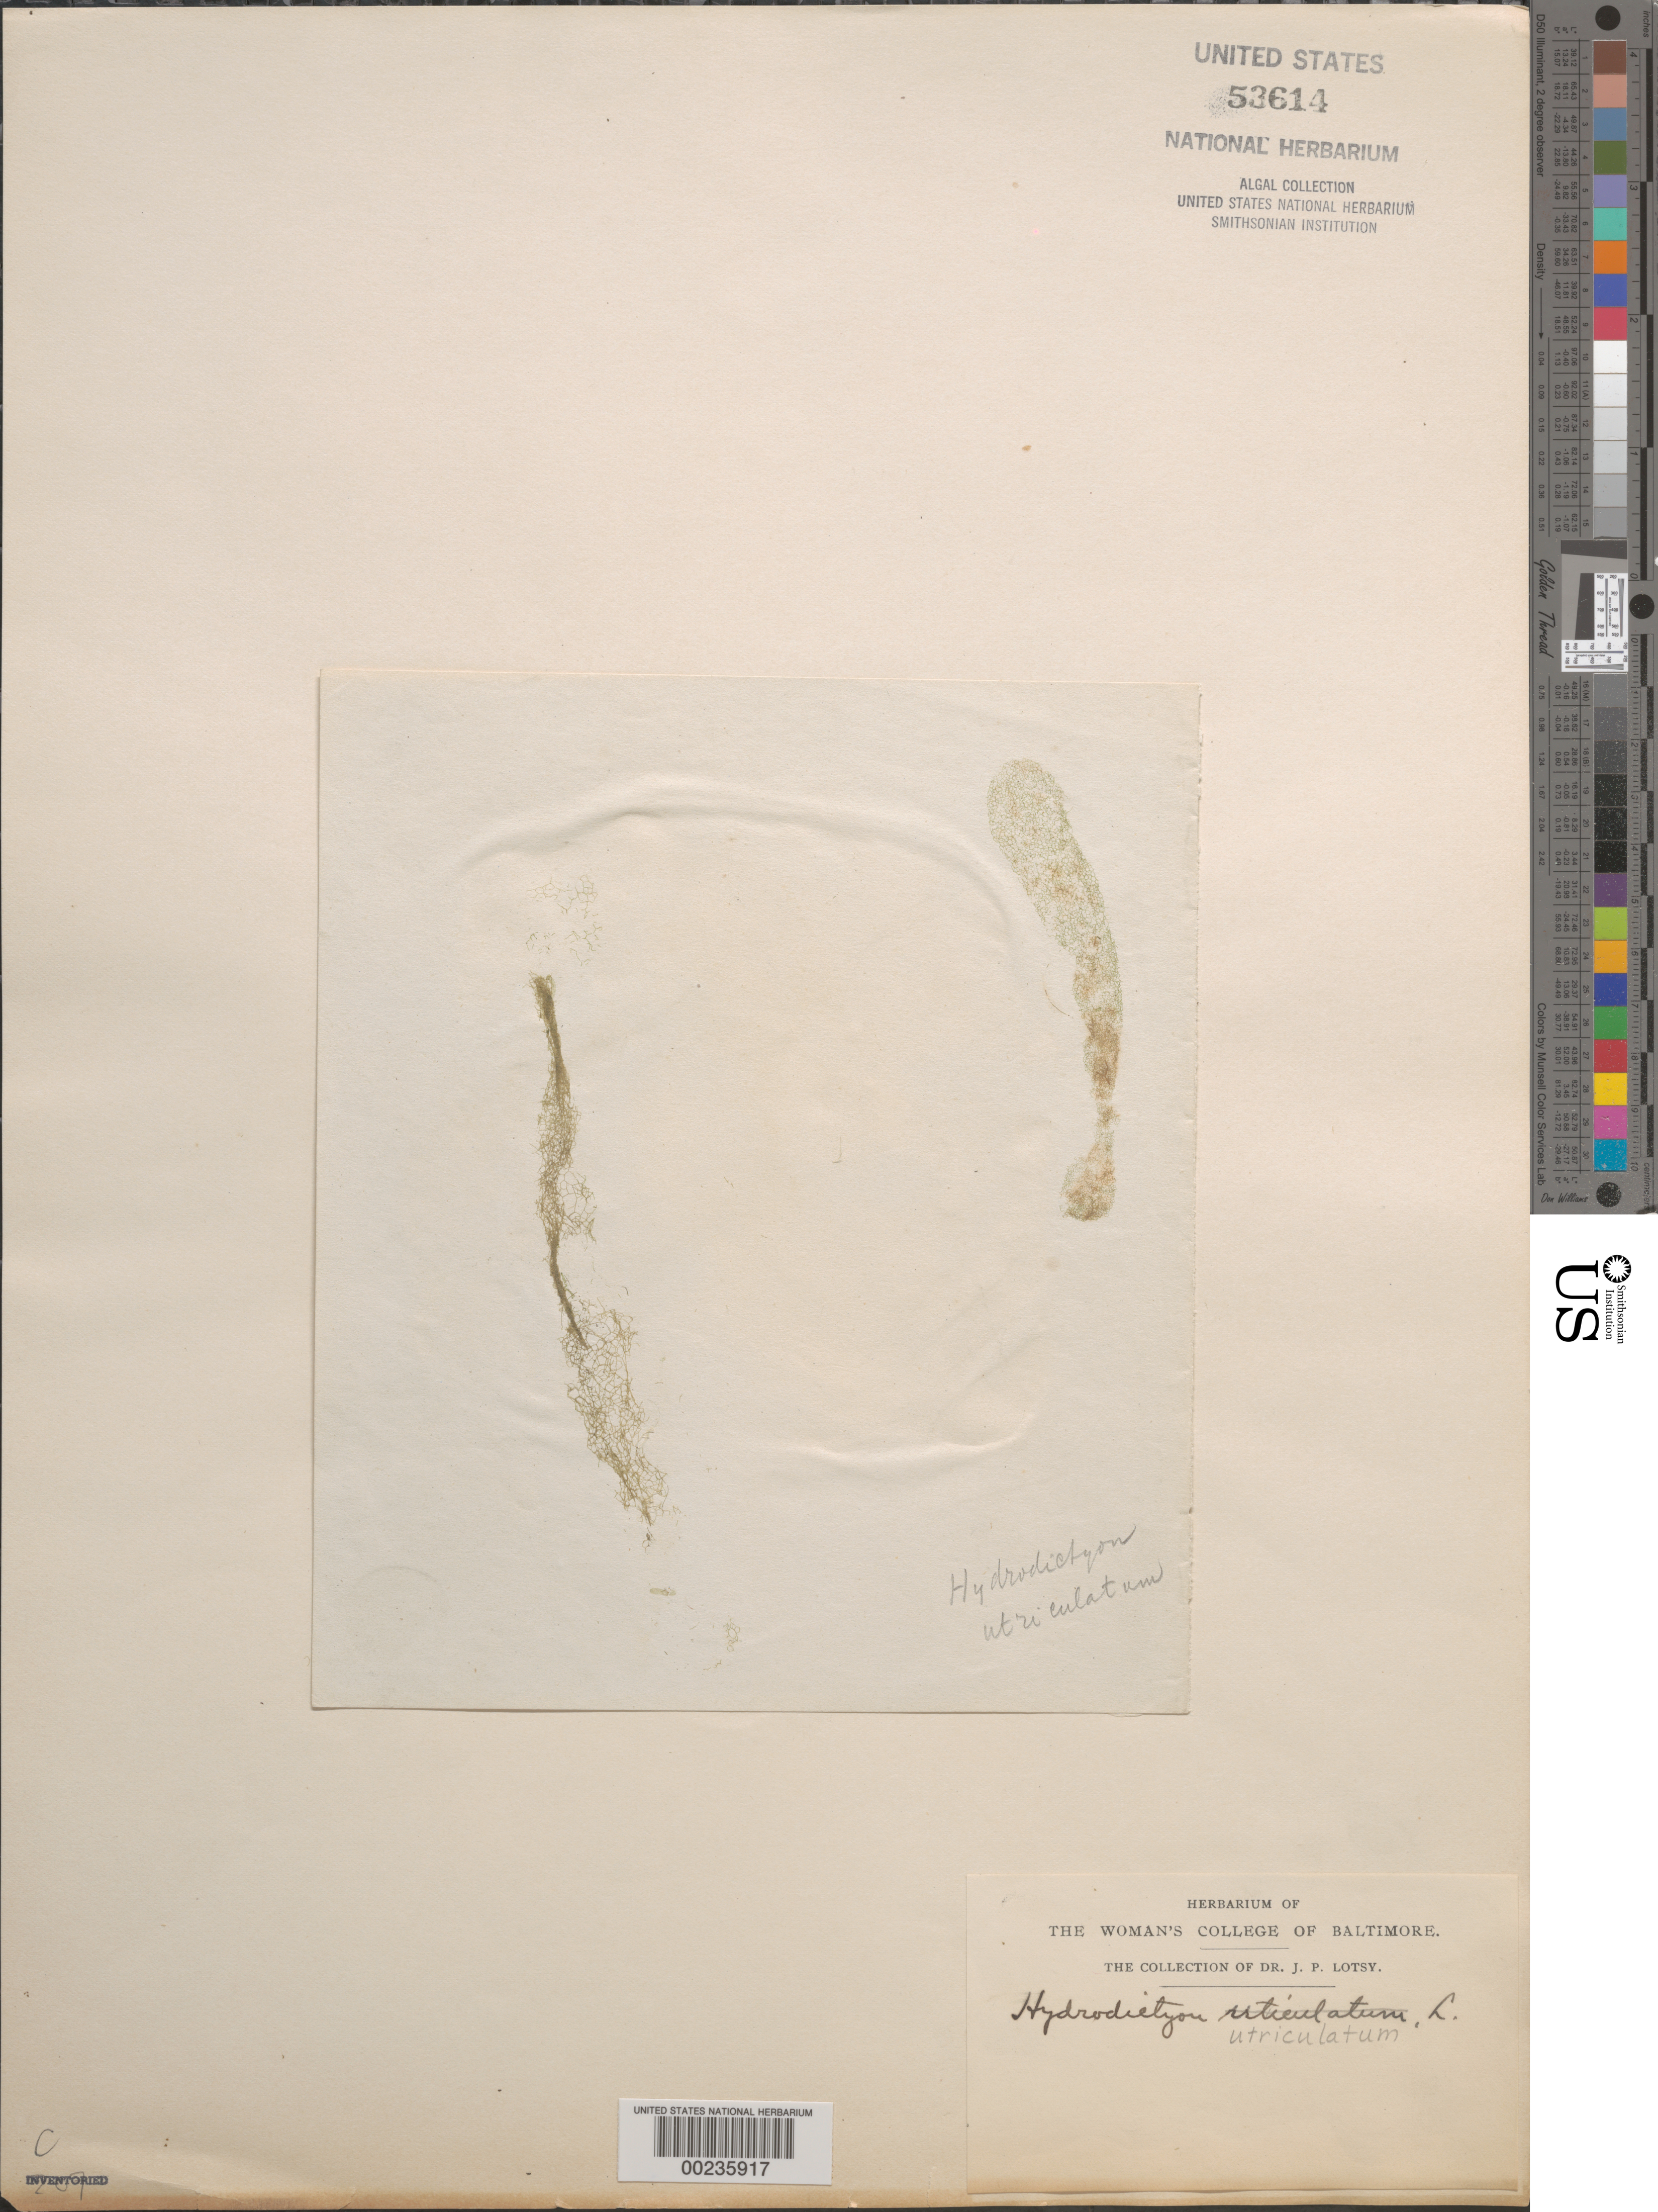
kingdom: Plantae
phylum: Chlorophyta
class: Chlorophyceae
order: Sphaeropleales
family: Hydrodictyaceae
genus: Hydrodictyon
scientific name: Hydrodictyon reticulatum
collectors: J. Lotsy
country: United States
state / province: Maryland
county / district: City of Baltimore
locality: Baltimore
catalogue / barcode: US 53614